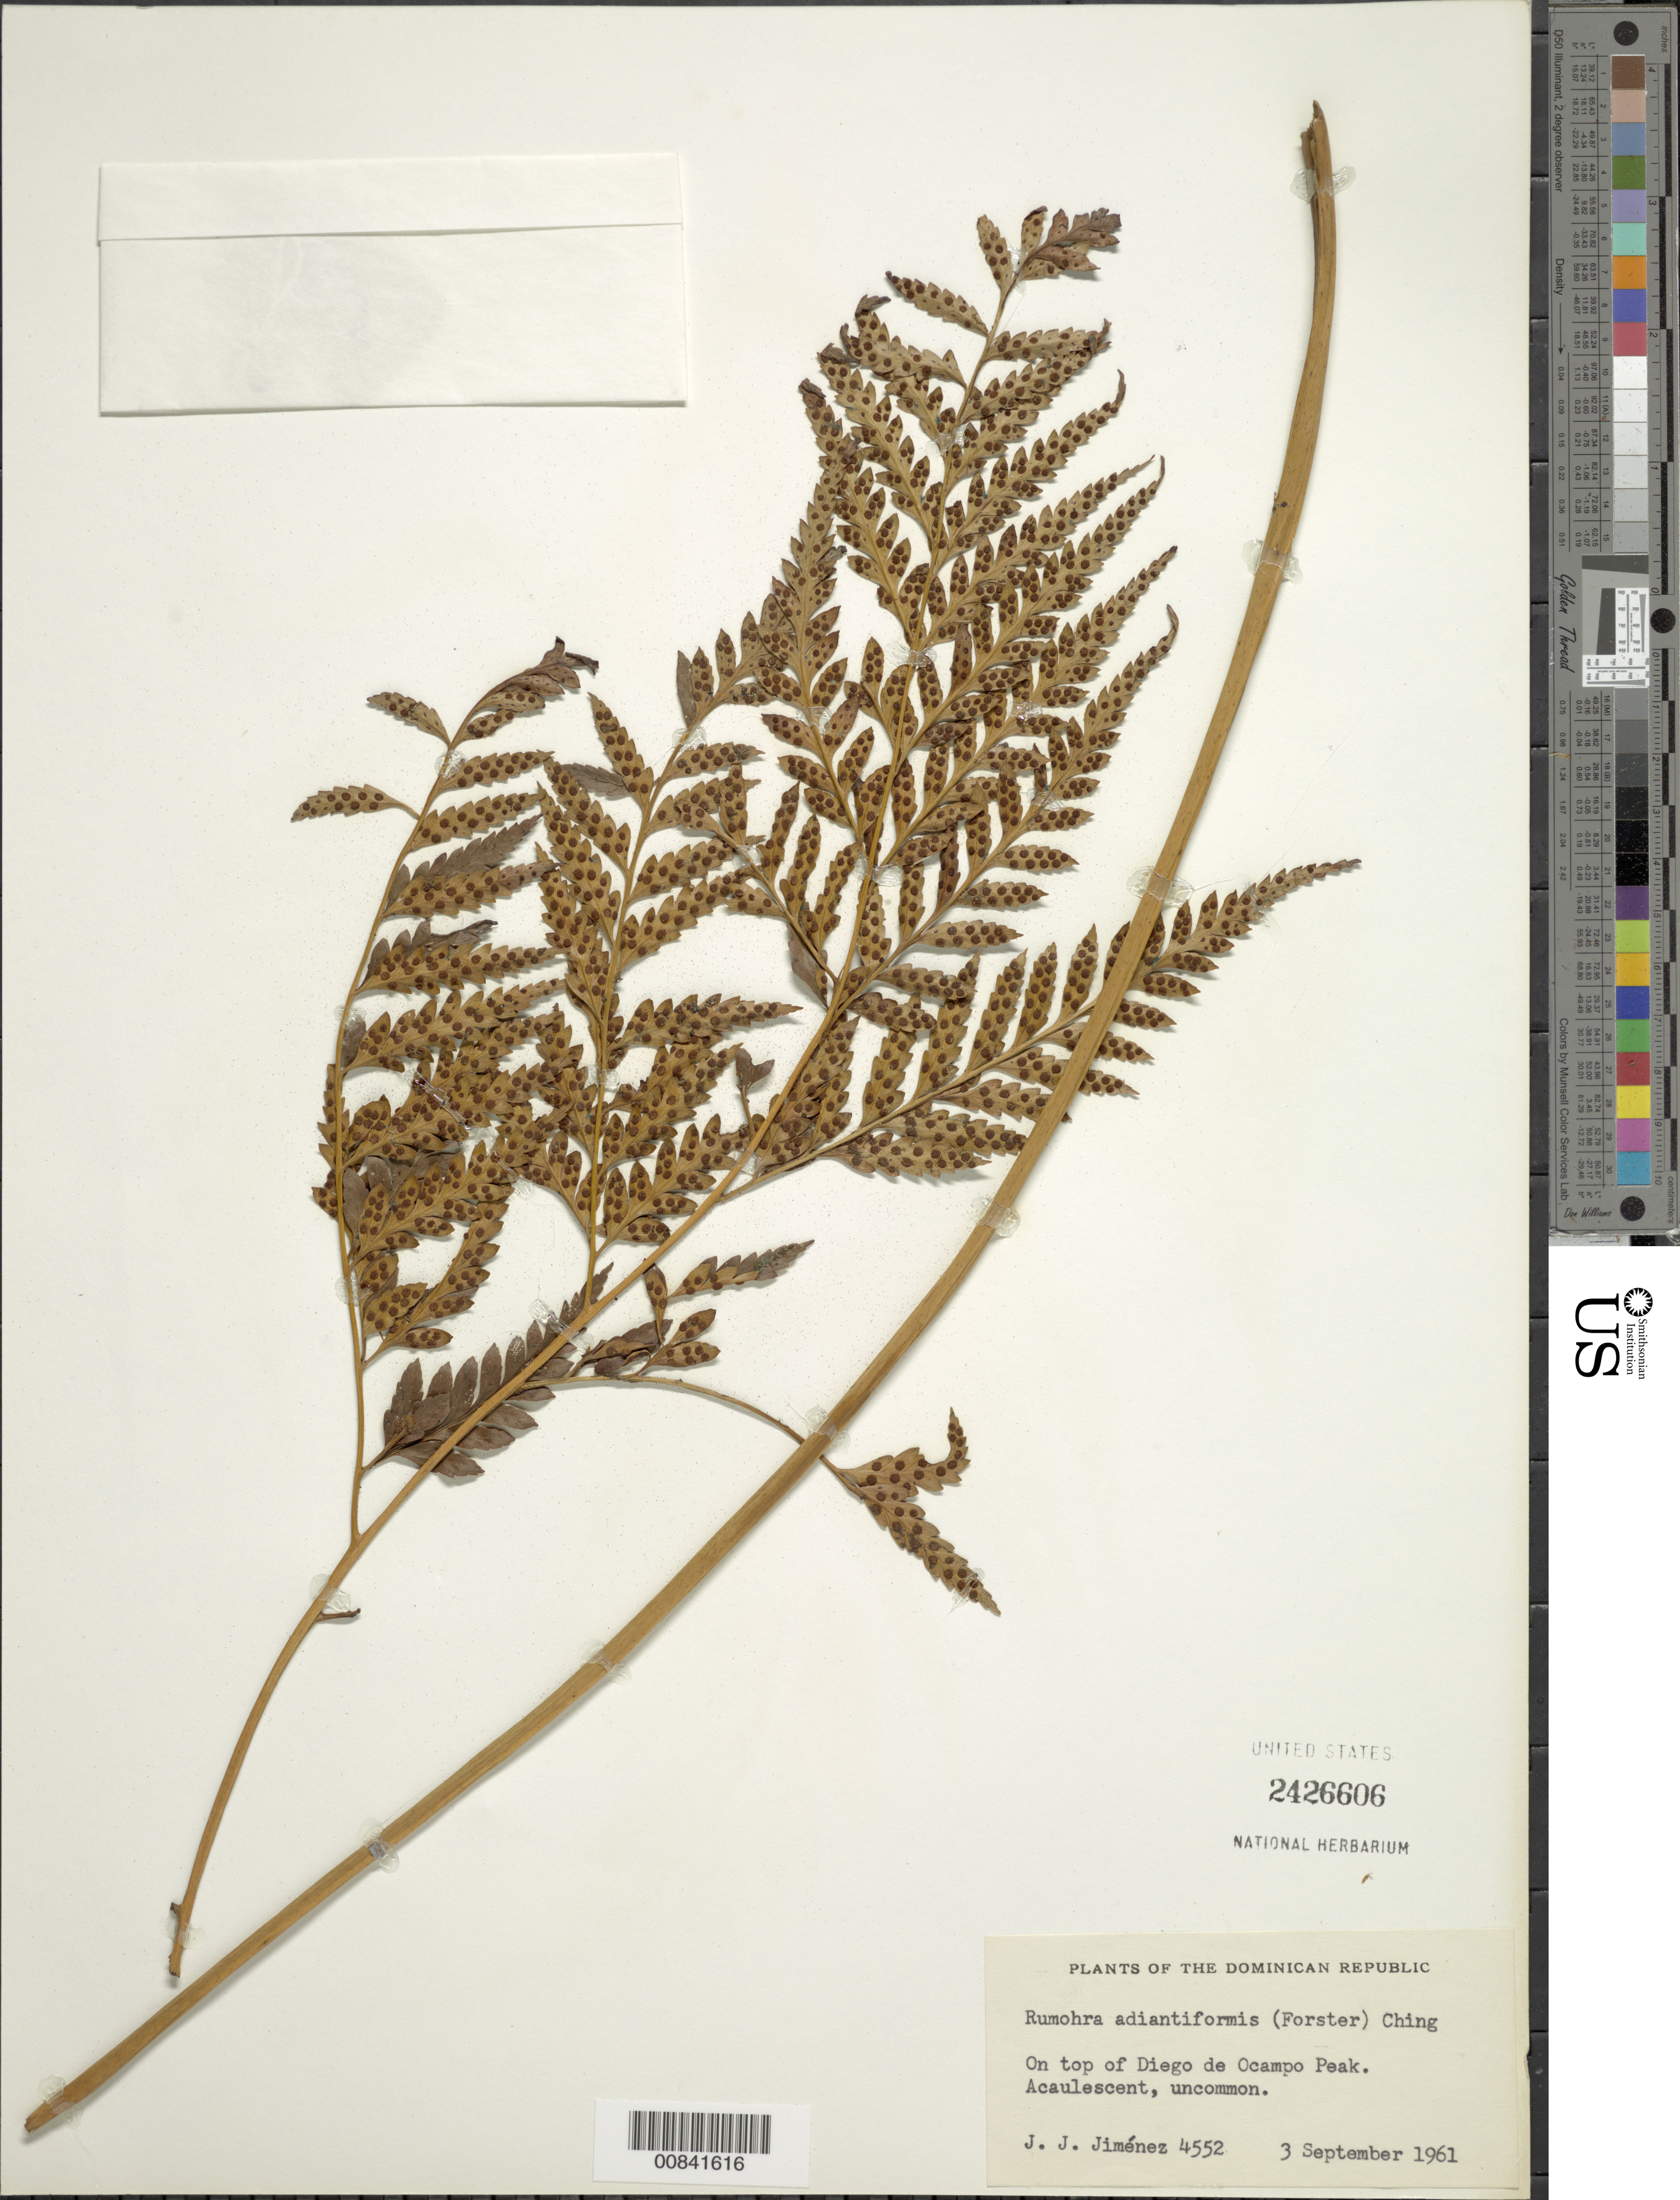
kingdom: Plantae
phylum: Tracheophyta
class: Polypodiopsida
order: Polypodiales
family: Dryopteridaceae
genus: Rumohra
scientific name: Rumohra adiantiformis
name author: (G. Forst.) Ching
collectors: J. J. Jiménez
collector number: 4552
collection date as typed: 03 Sep 1961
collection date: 1961-09-03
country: Dominican Republic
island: Hispaniola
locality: Diego de Ocampo Peak, at top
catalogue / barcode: US 2426606